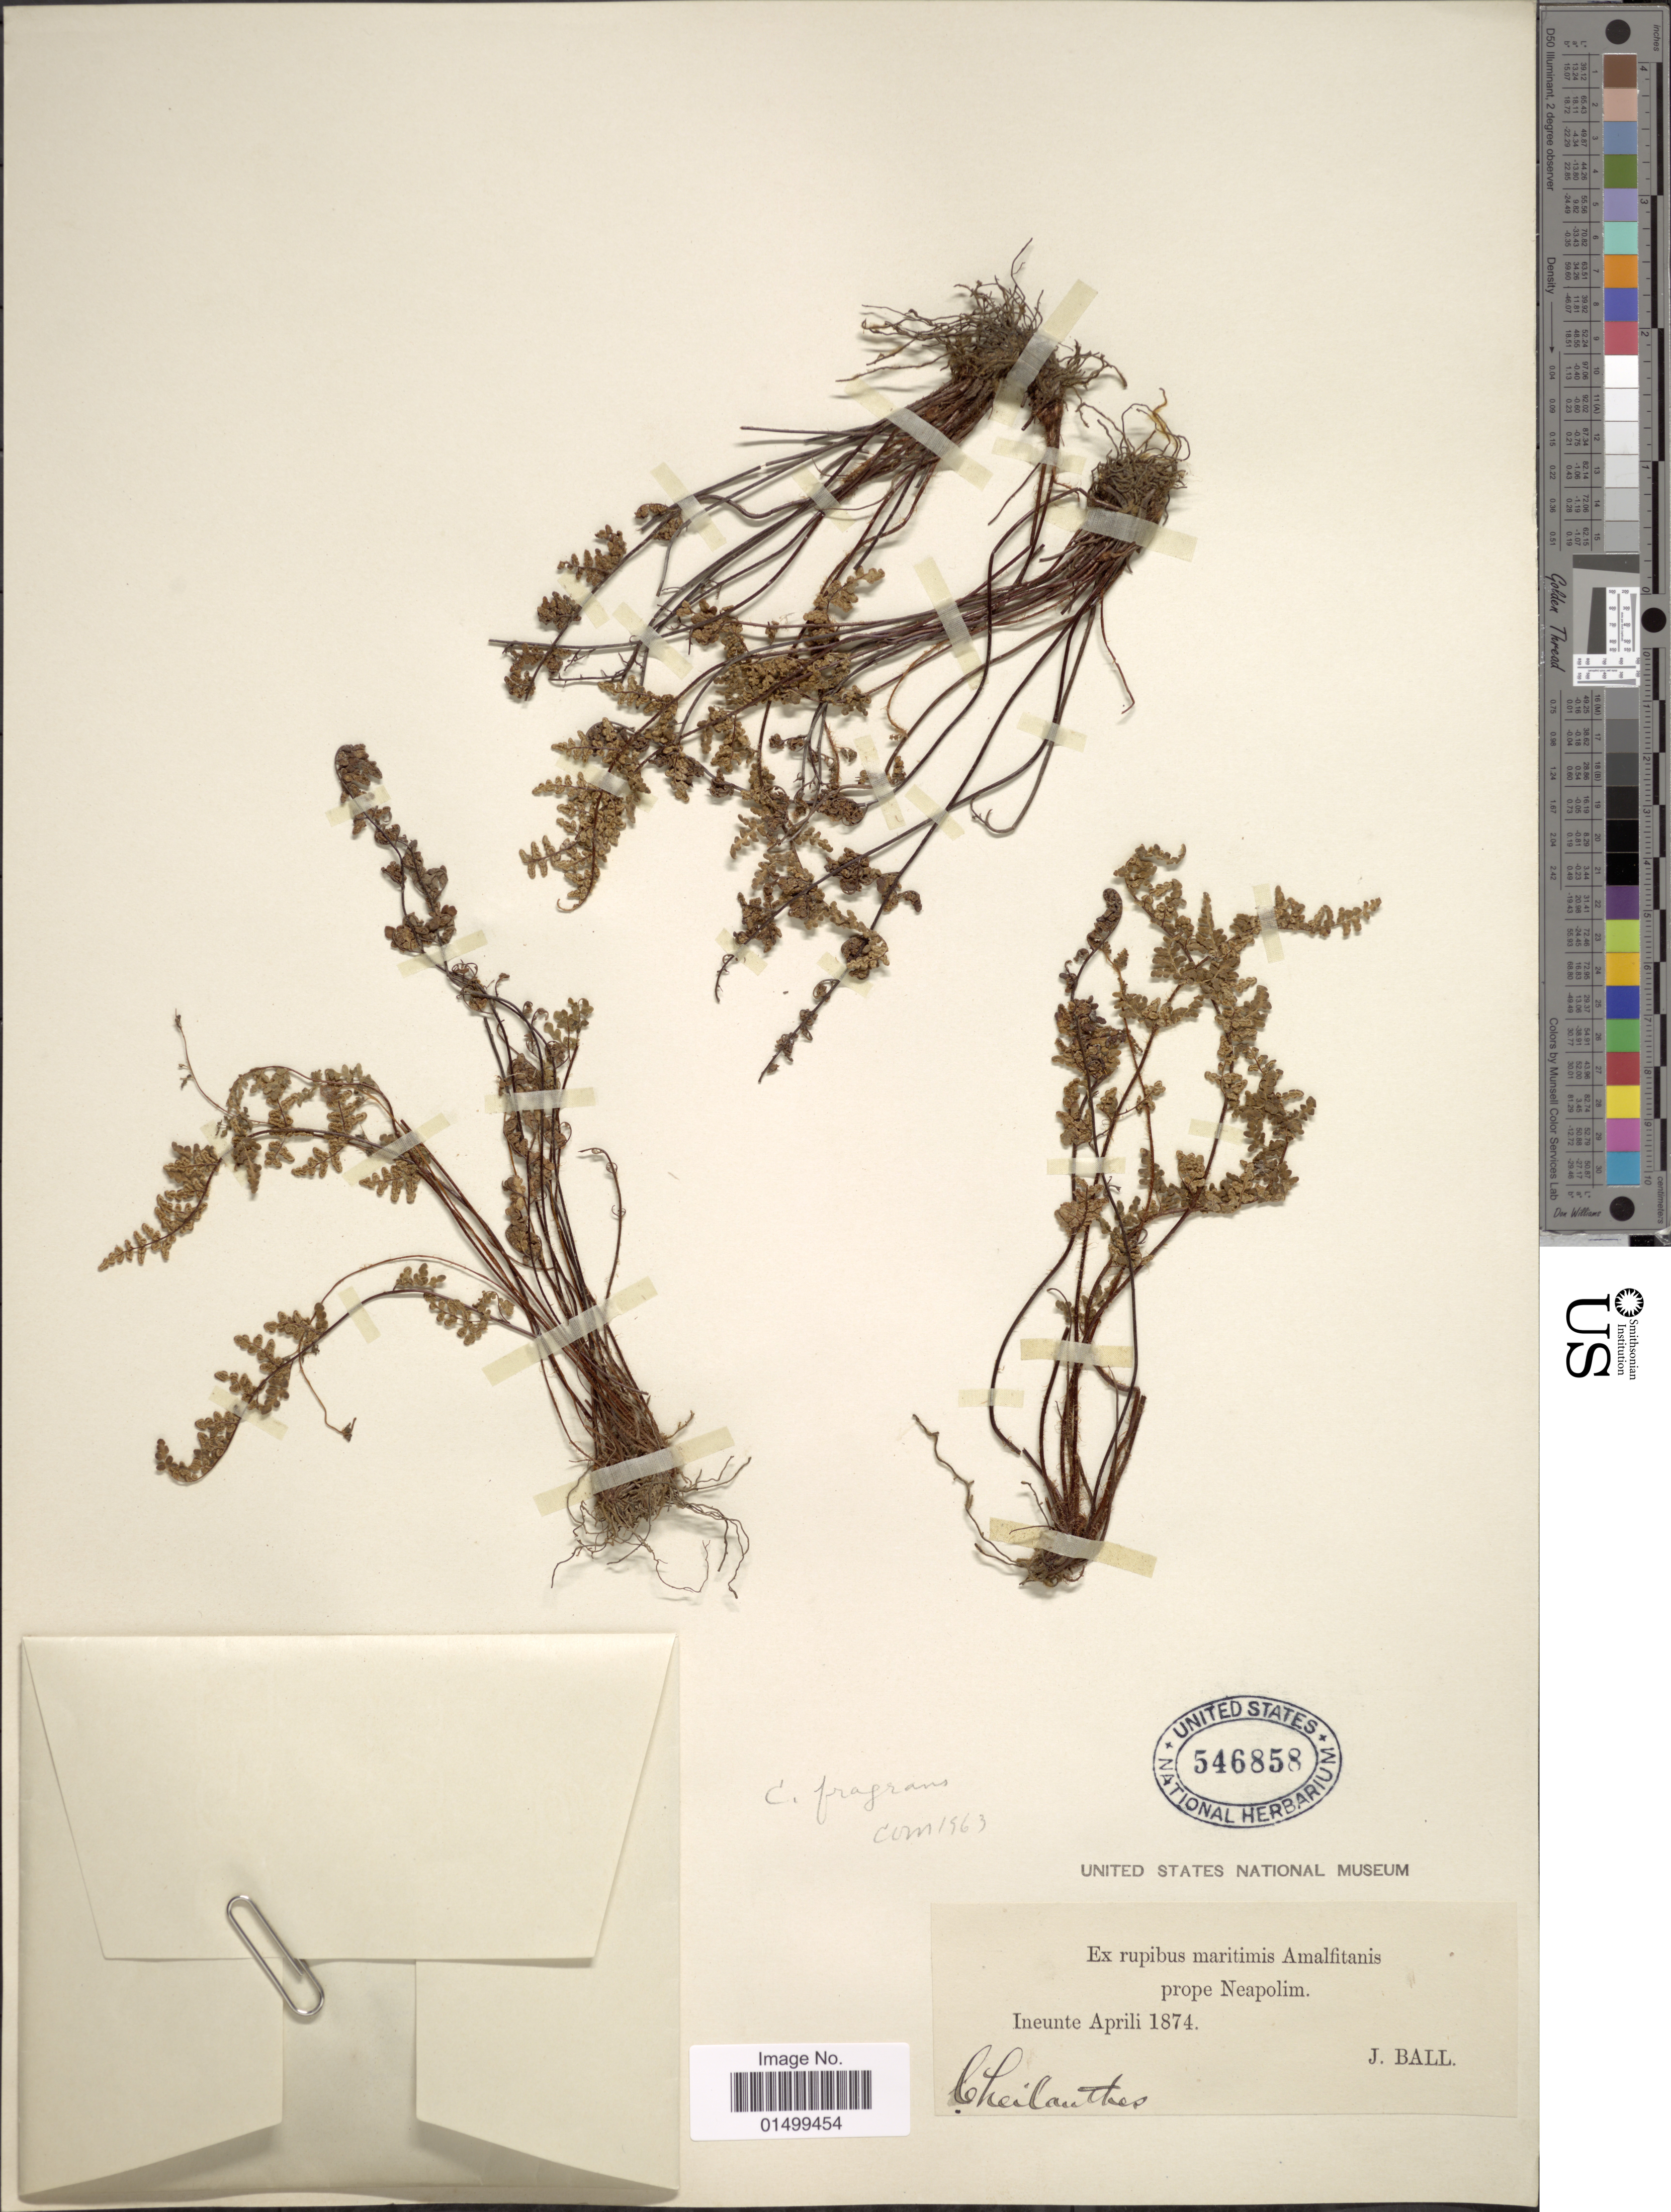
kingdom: Plantae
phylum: Tracheophyta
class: Polypodiopsida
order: Polypodiales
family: Pteridaceae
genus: Cheilanthes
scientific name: Cheilanthes pteridioides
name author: (Reichard) C. Chr.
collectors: J. Ball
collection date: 1874-04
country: Italy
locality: Ex rupibus maritimis Amalfitanis prope Neapolim, Ineunte [unsure placement]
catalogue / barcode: US 546858